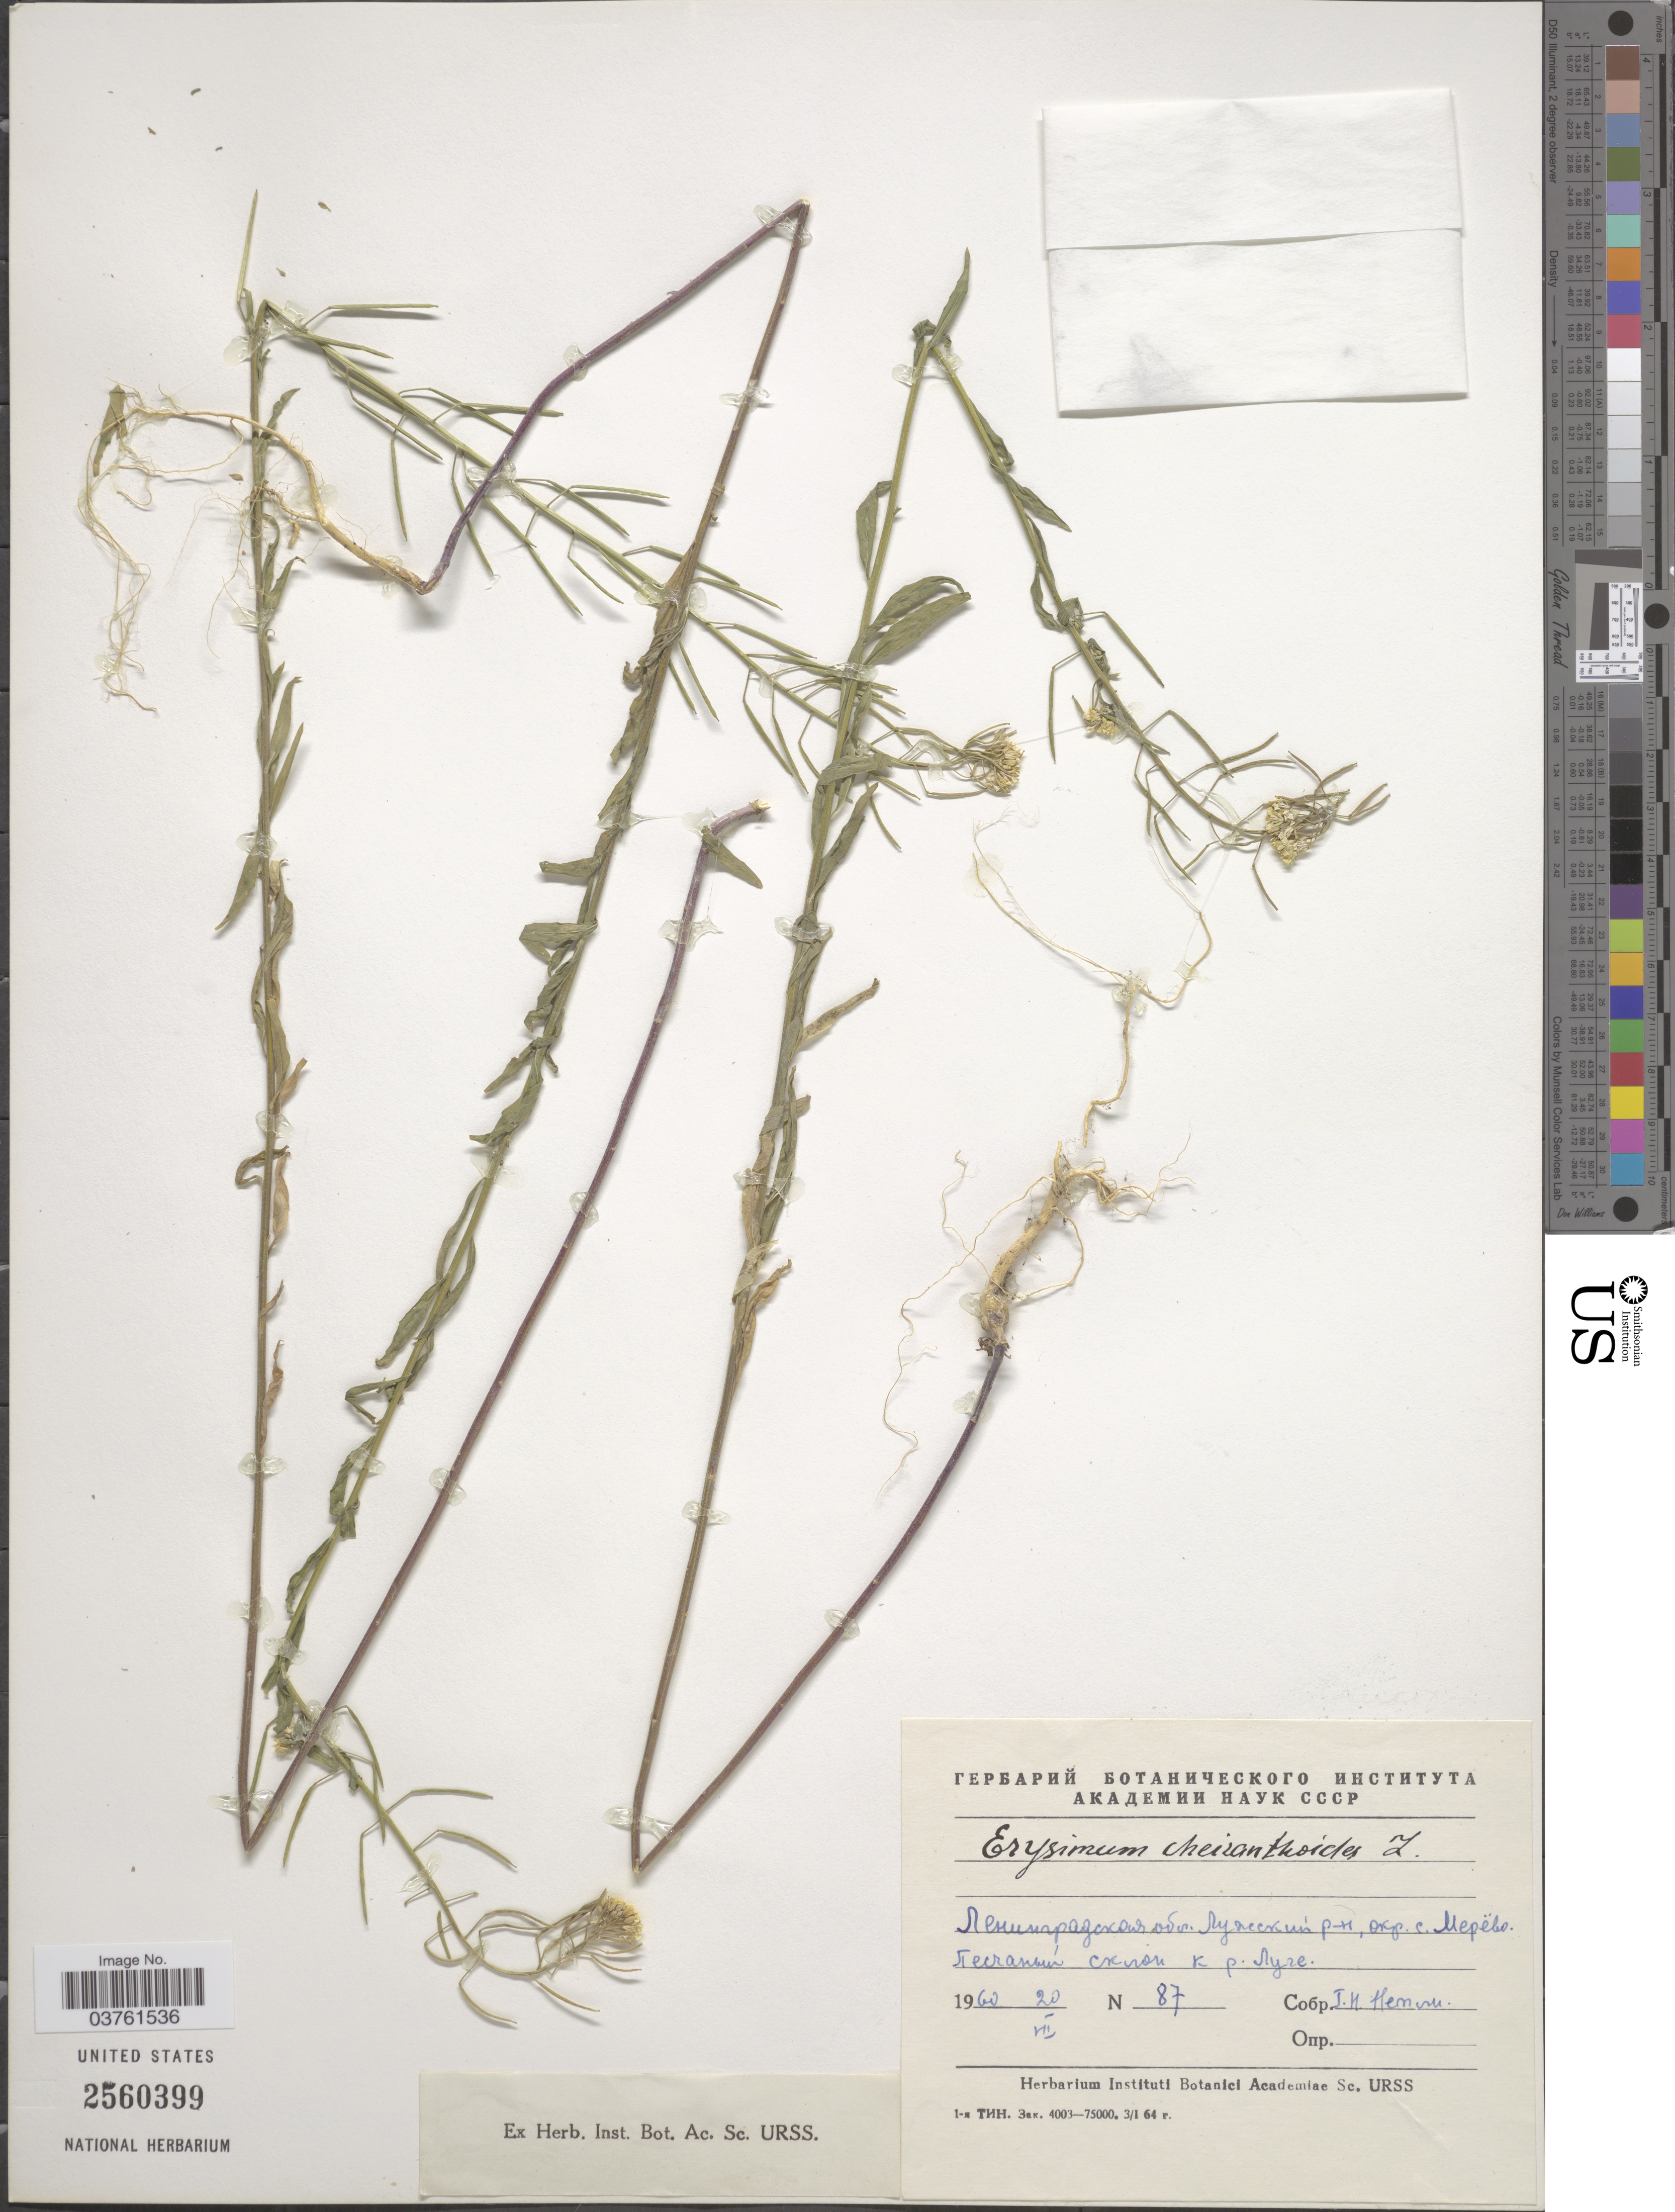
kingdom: Plantae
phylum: Tracheophyta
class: Magnoliopsida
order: Brassicales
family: Brassicaceae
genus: Erysimum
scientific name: Erysimum cheiranthoides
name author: L.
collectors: G. Nepli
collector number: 87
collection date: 1960-07-20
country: Russian Federation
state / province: Leningrad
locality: vicinity of village Merevo, near River Luga.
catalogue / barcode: US 2560399